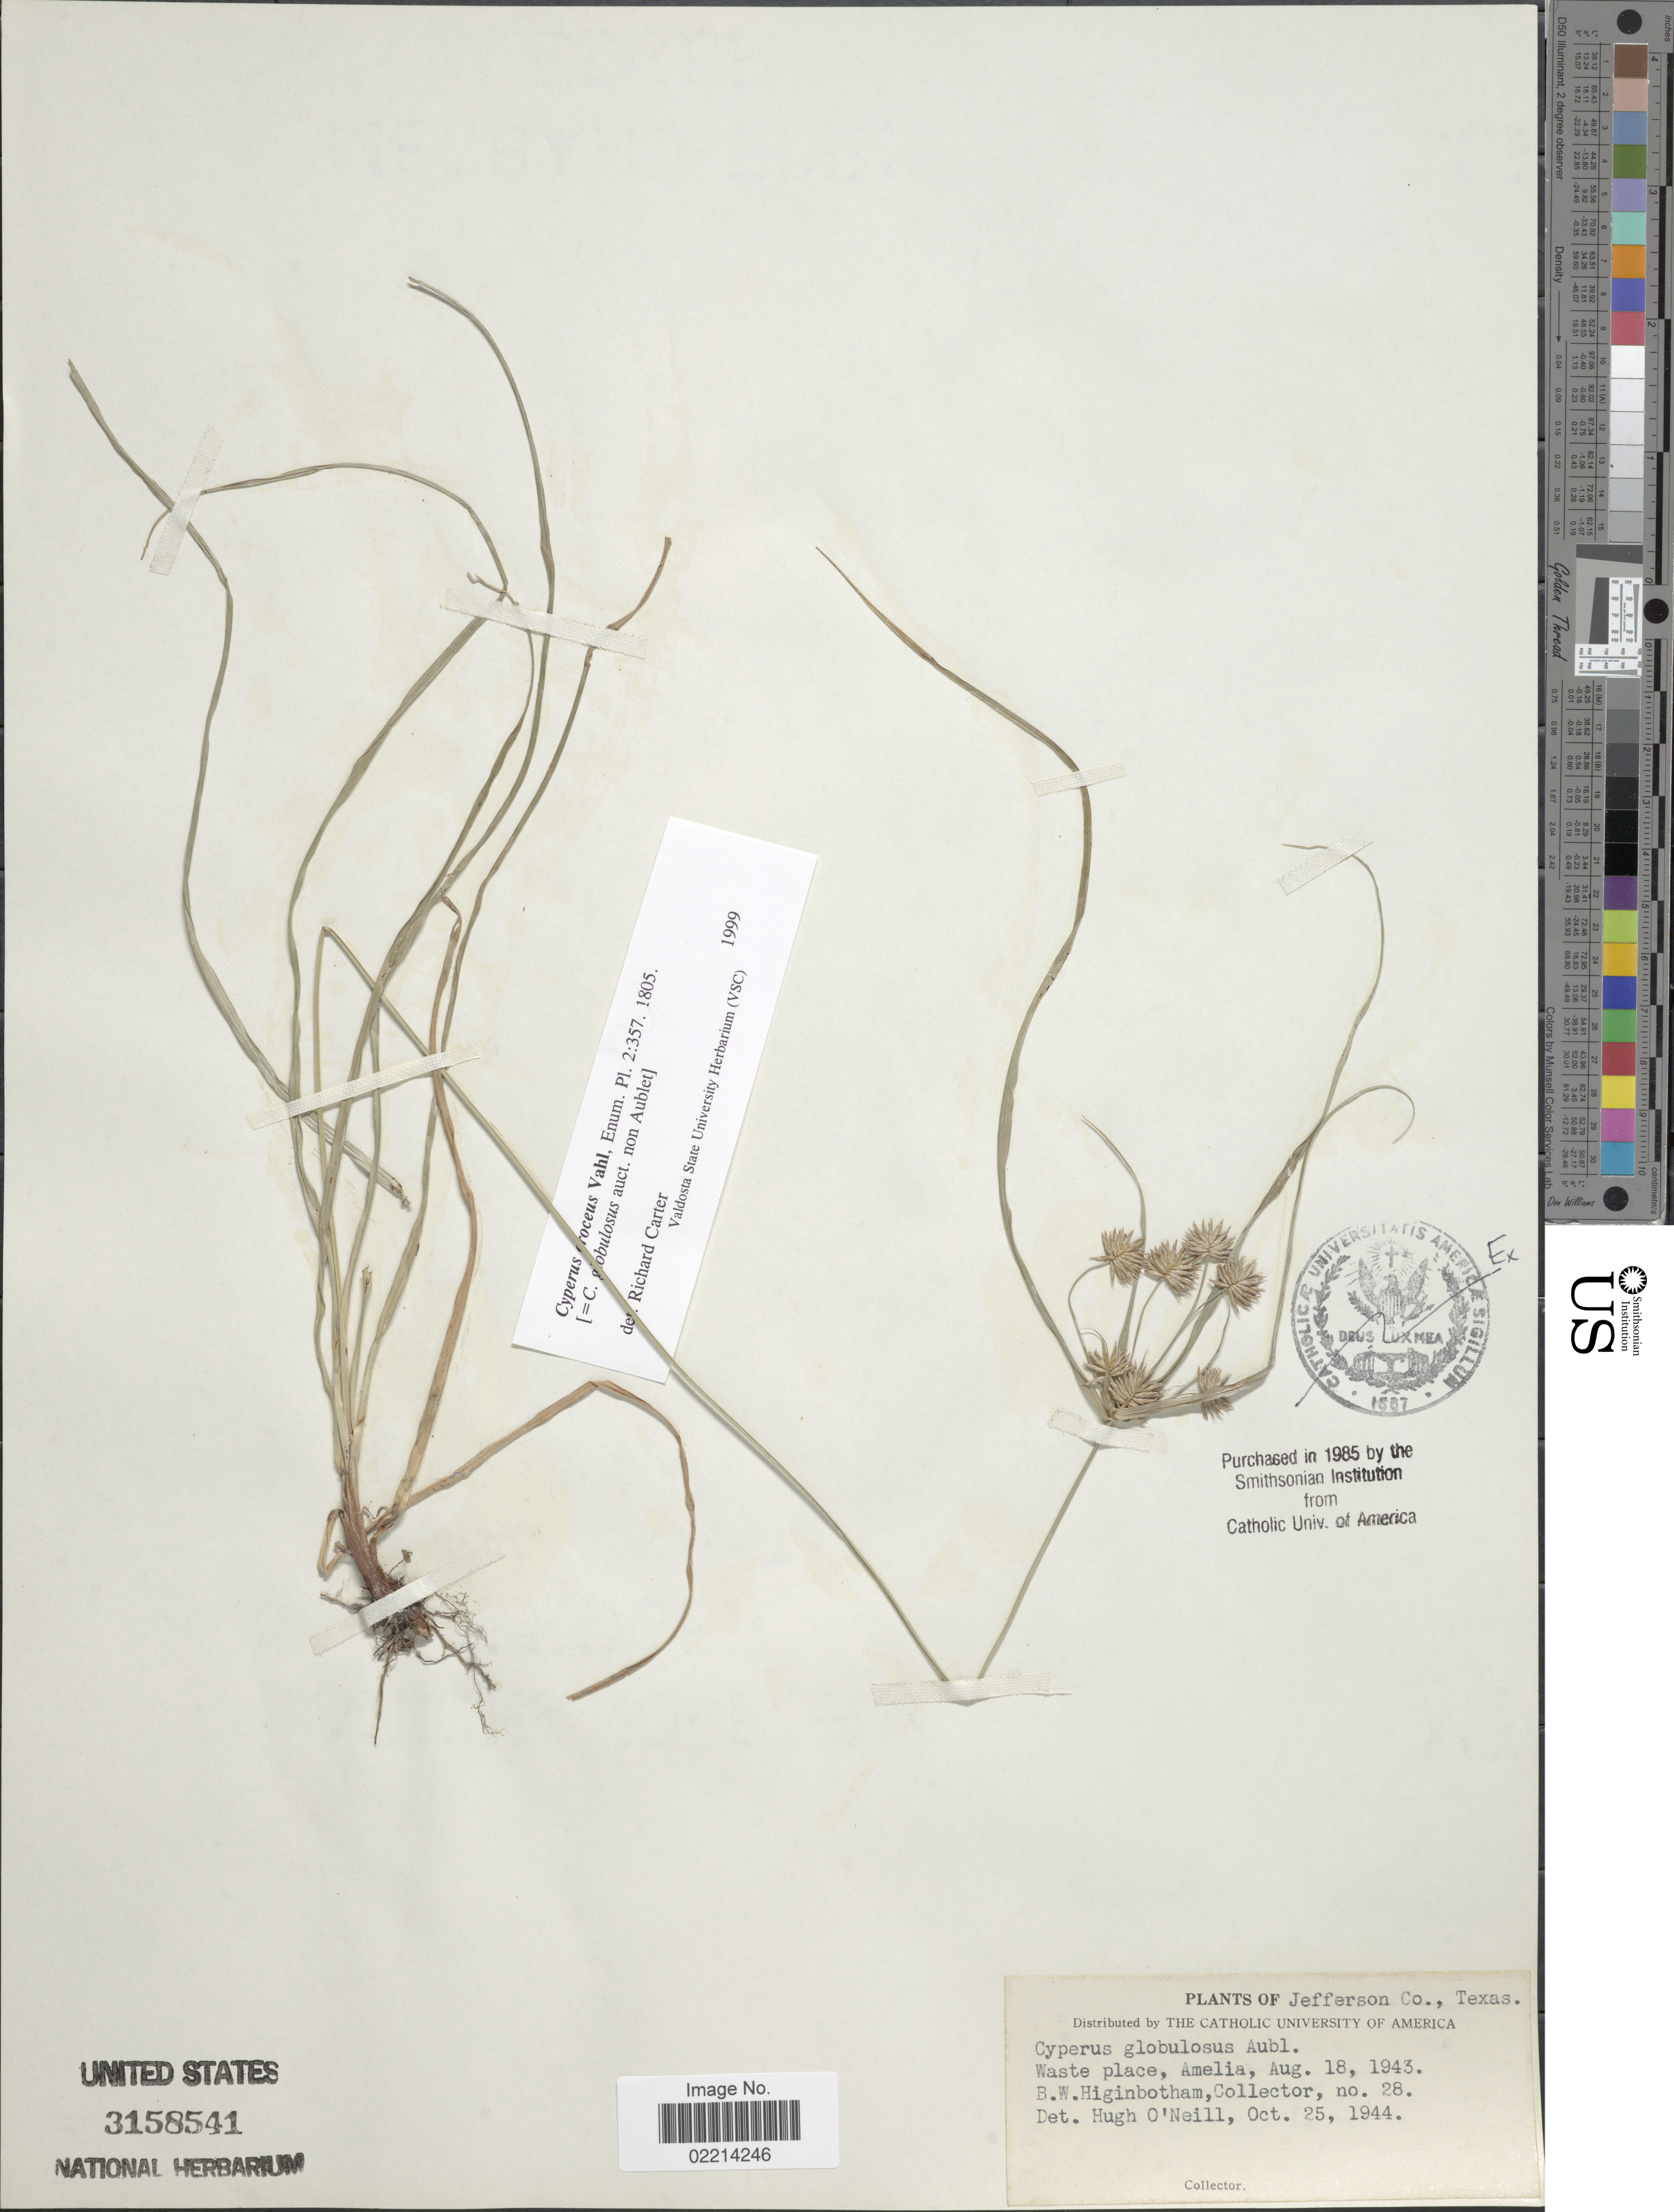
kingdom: Plantae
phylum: Tracheophyta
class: Liliopsida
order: Poales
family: Cyperaceae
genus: Cyperus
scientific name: Cyperus croceus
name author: Vahl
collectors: B. Higinbotham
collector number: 28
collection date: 1944-10-25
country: United States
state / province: Texas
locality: Jefferson Co, Waste place, Amelia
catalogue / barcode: US 3158541